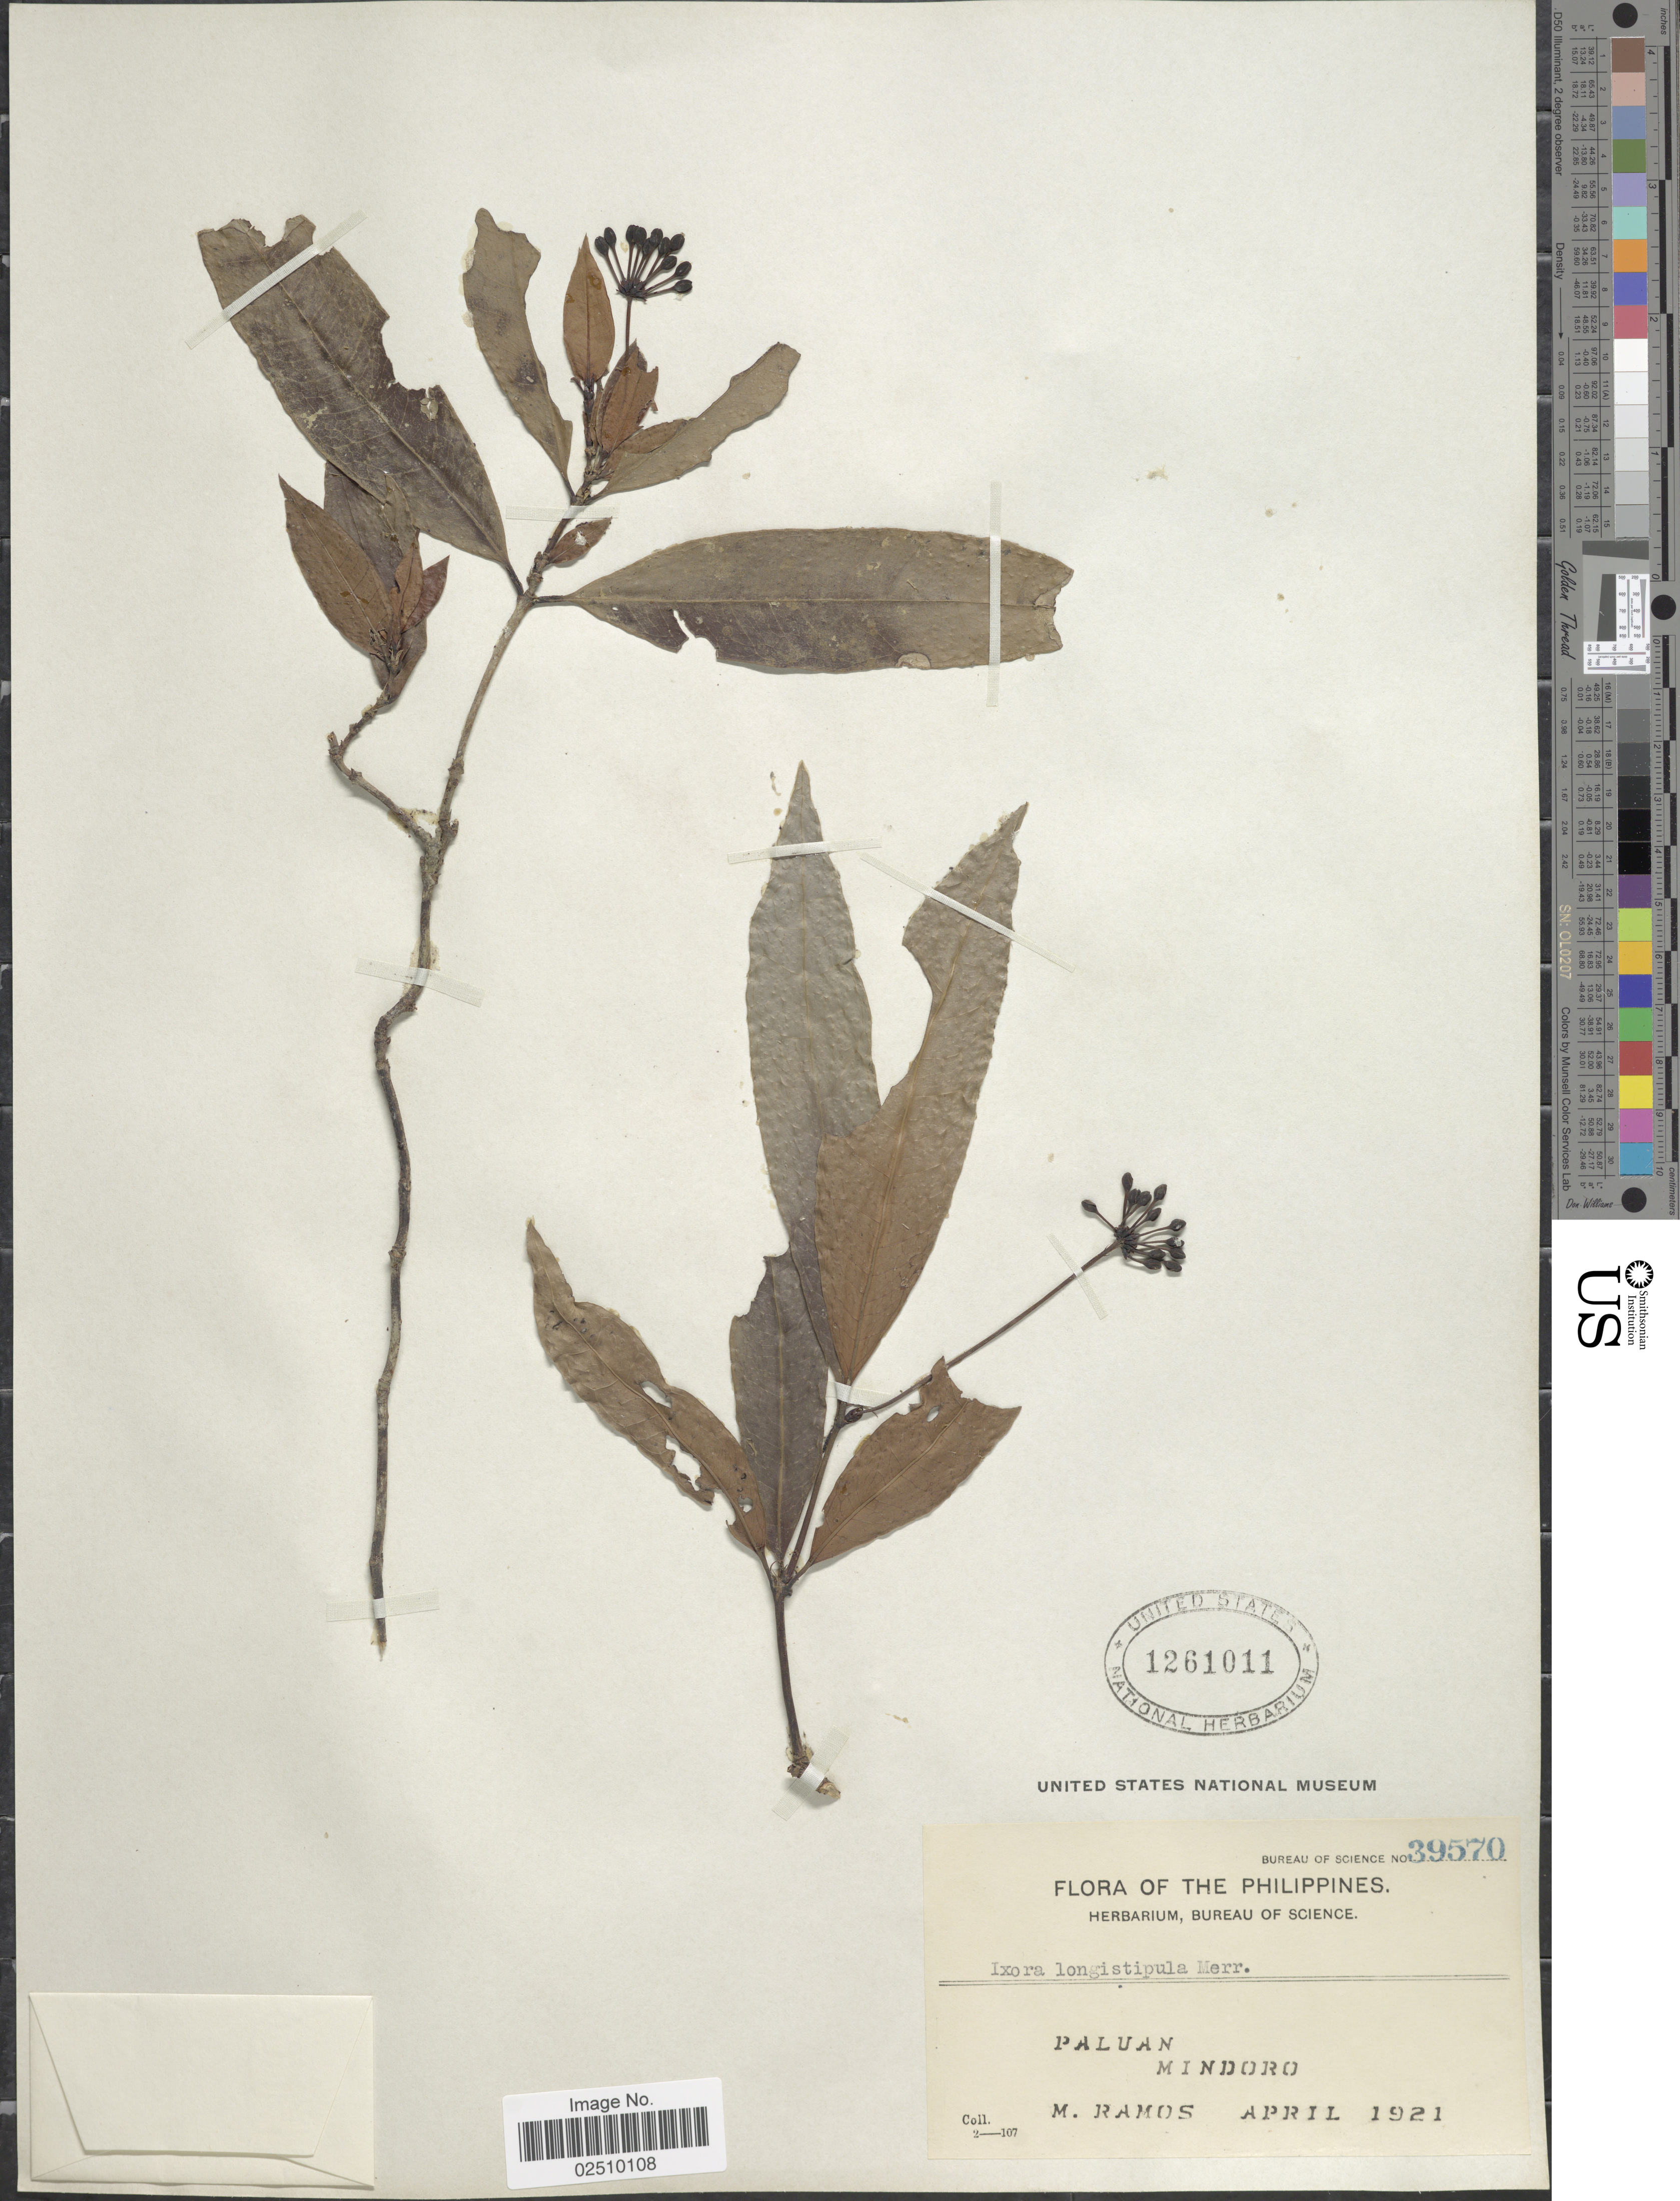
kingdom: Plantae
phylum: Tracheophyta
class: Magnoliopsida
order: Gentianales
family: Rubiaceae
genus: Ixora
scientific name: Ixora longistipula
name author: Merr.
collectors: M. Ramos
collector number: Bureau of Science 39570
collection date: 1921-04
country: Philippines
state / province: Mimaropa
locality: Paluan, Mindoro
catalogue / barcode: US 1261011